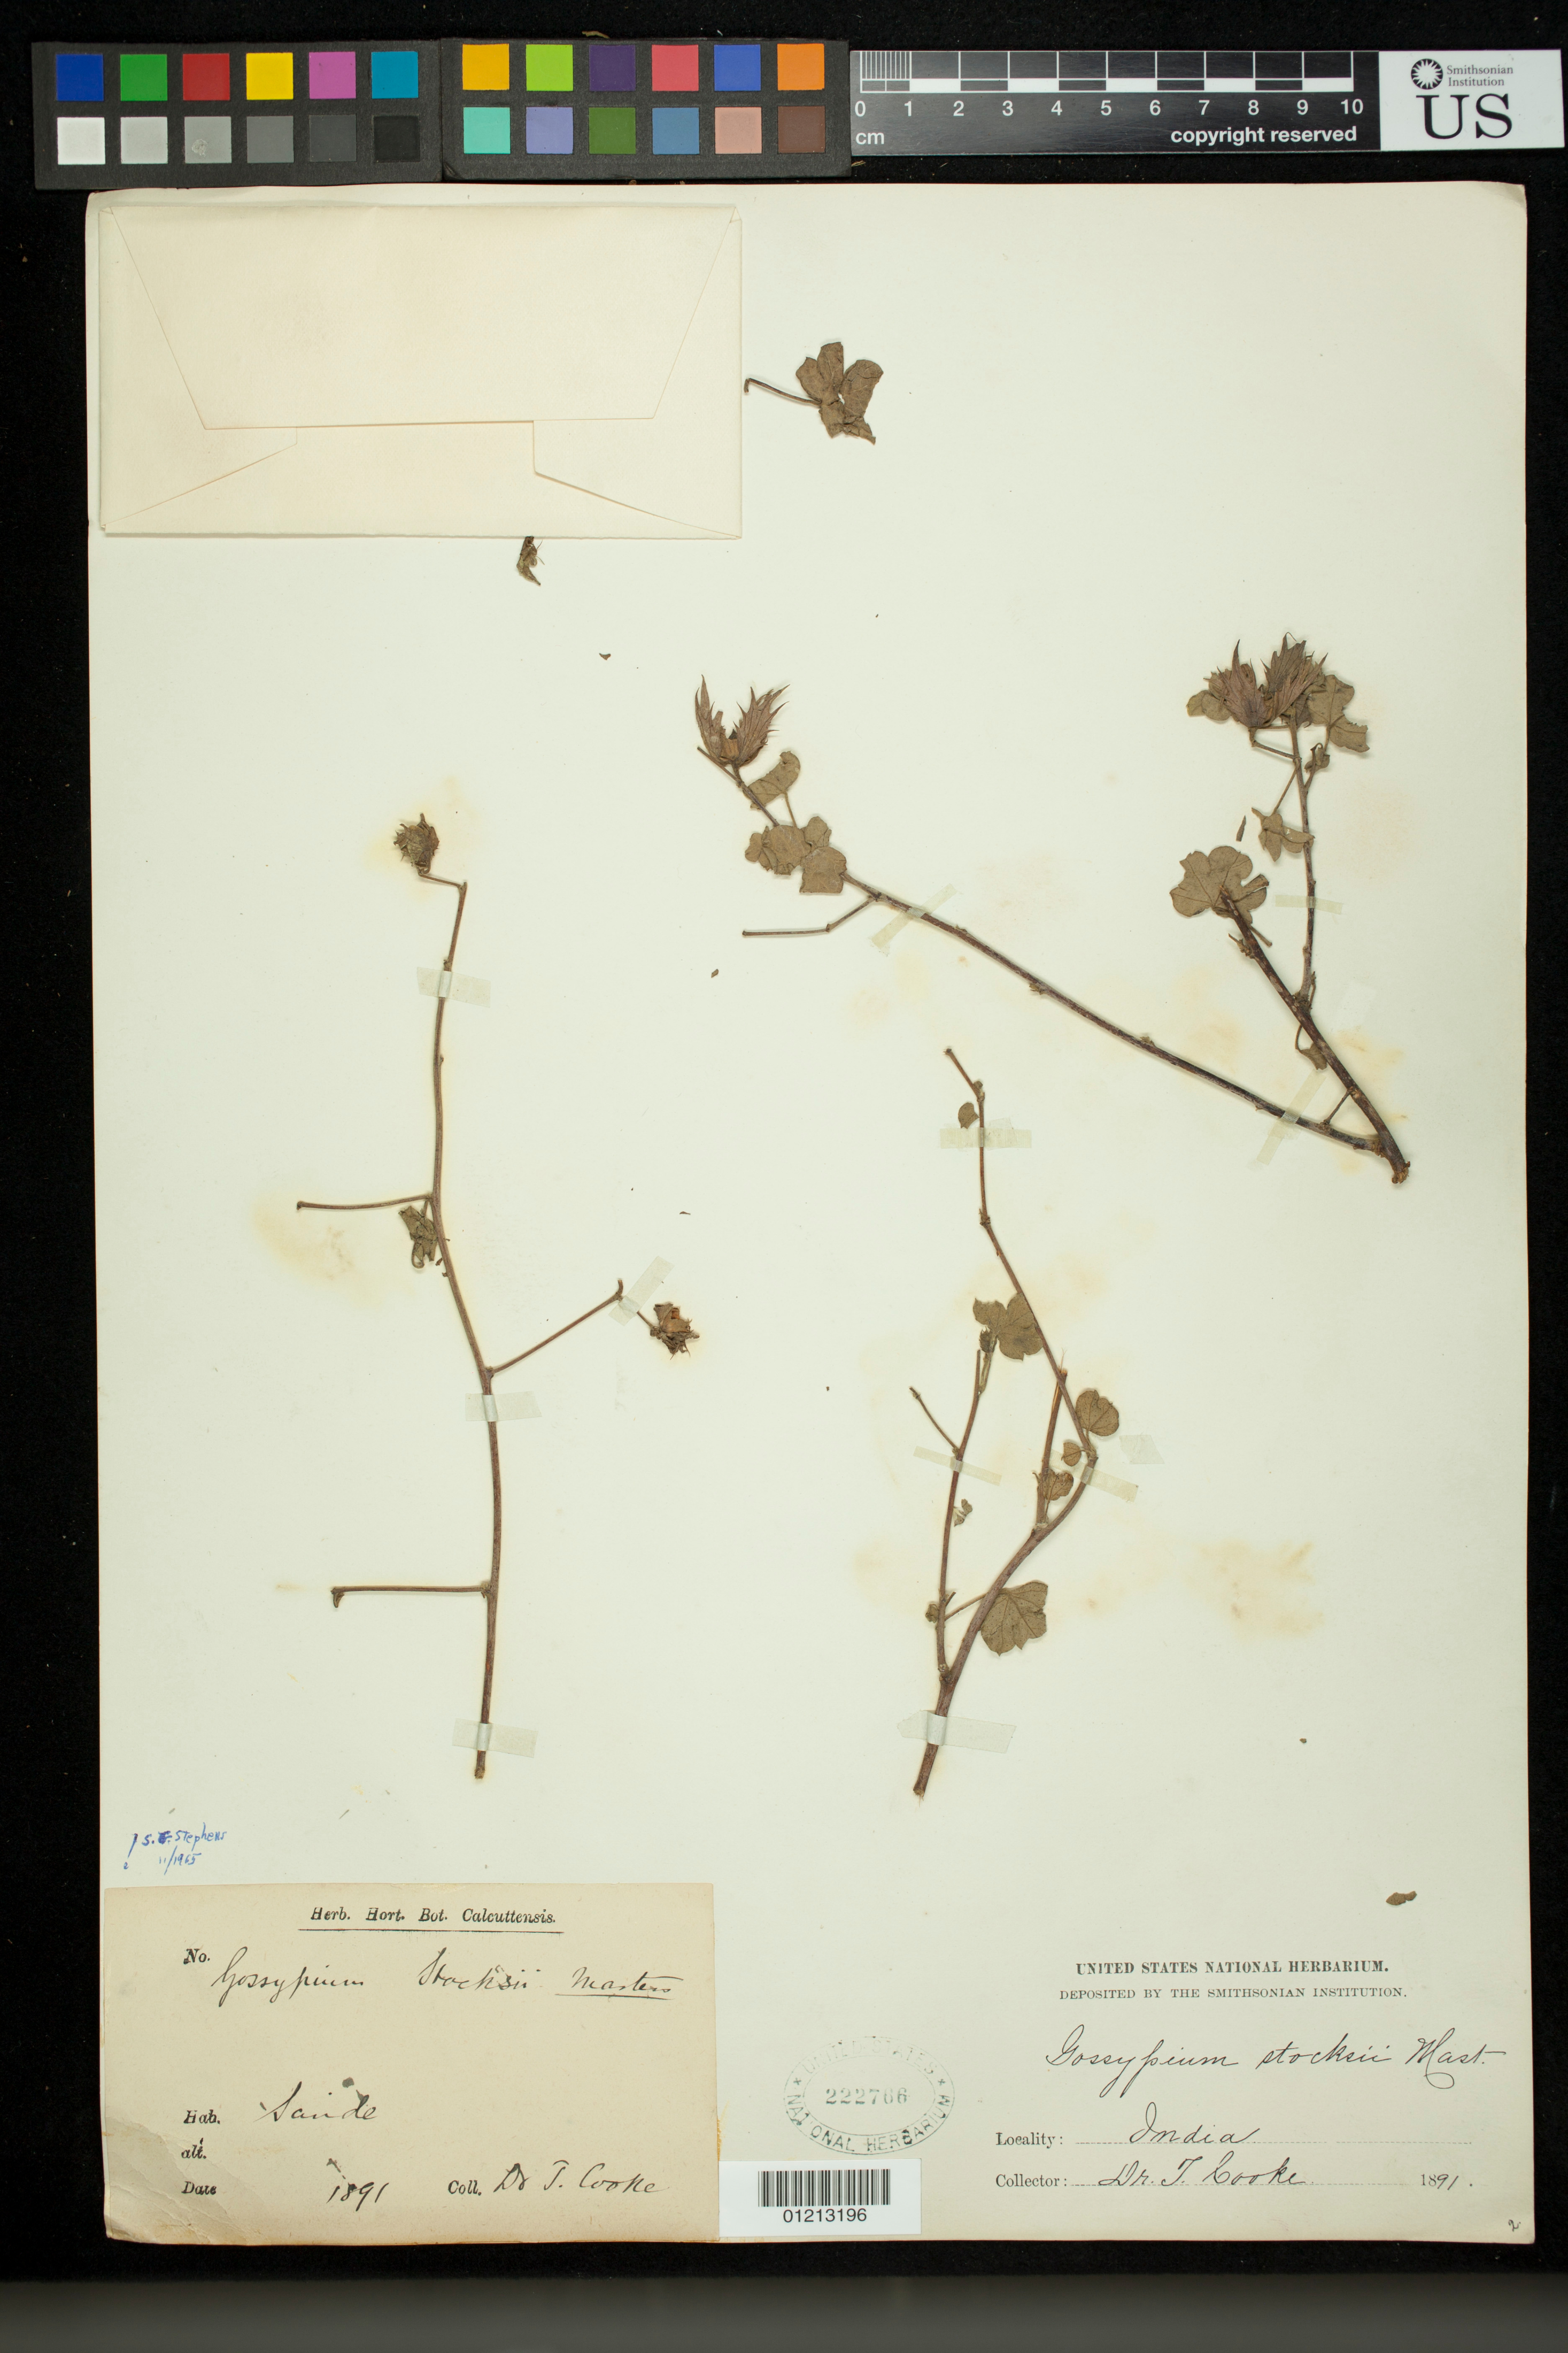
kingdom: Plantae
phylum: Tracheophyta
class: Magnoliopsida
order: Malvales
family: Malvaceae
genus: Gossypium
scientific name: Gossypium stocksii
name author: Mast.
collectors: T. Cooke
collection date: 1891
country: India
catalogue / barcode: US 222766